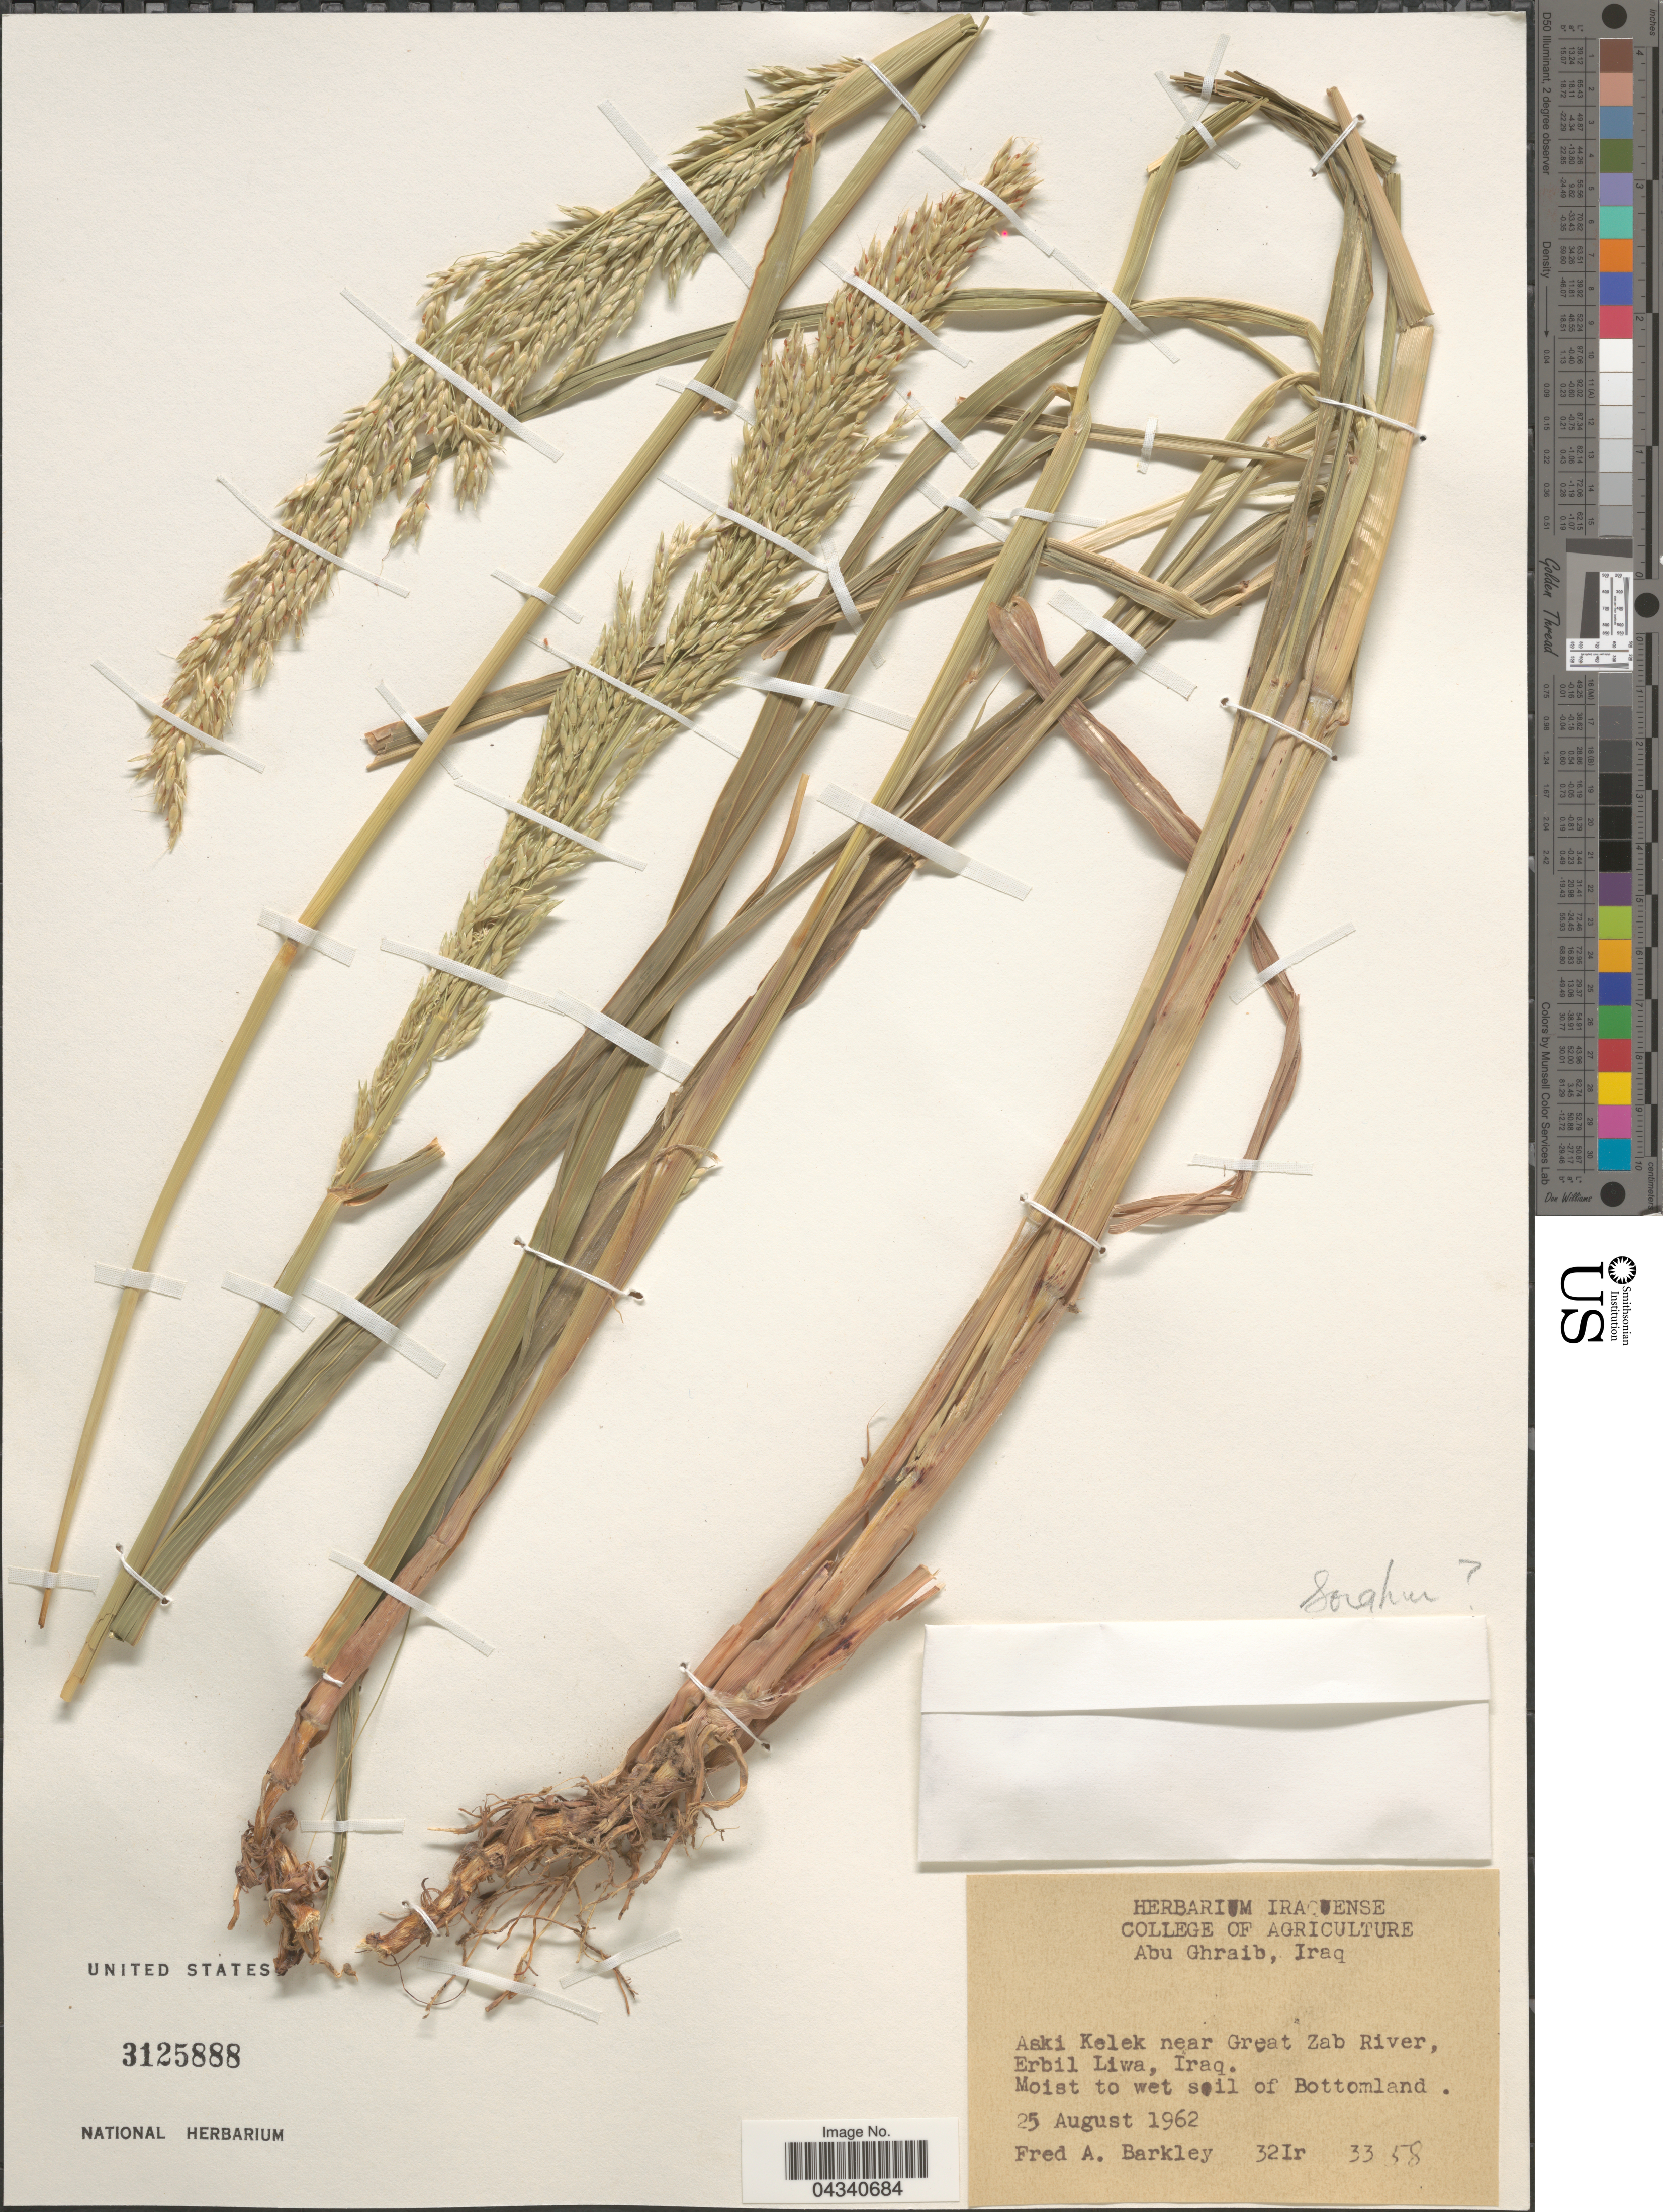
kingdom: Plantae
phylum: Tracheophyta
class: Liliopsida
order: Poales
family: Poaceae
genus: Sorghum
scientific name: Sorghum sp.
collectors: F. A. Barkley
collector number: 32Ir3358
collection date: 1962-08-25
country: Iraq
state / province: Arbīl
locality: Aski Kelek near Great Zab River, Erbil Liwa.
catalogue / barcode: US 3125888